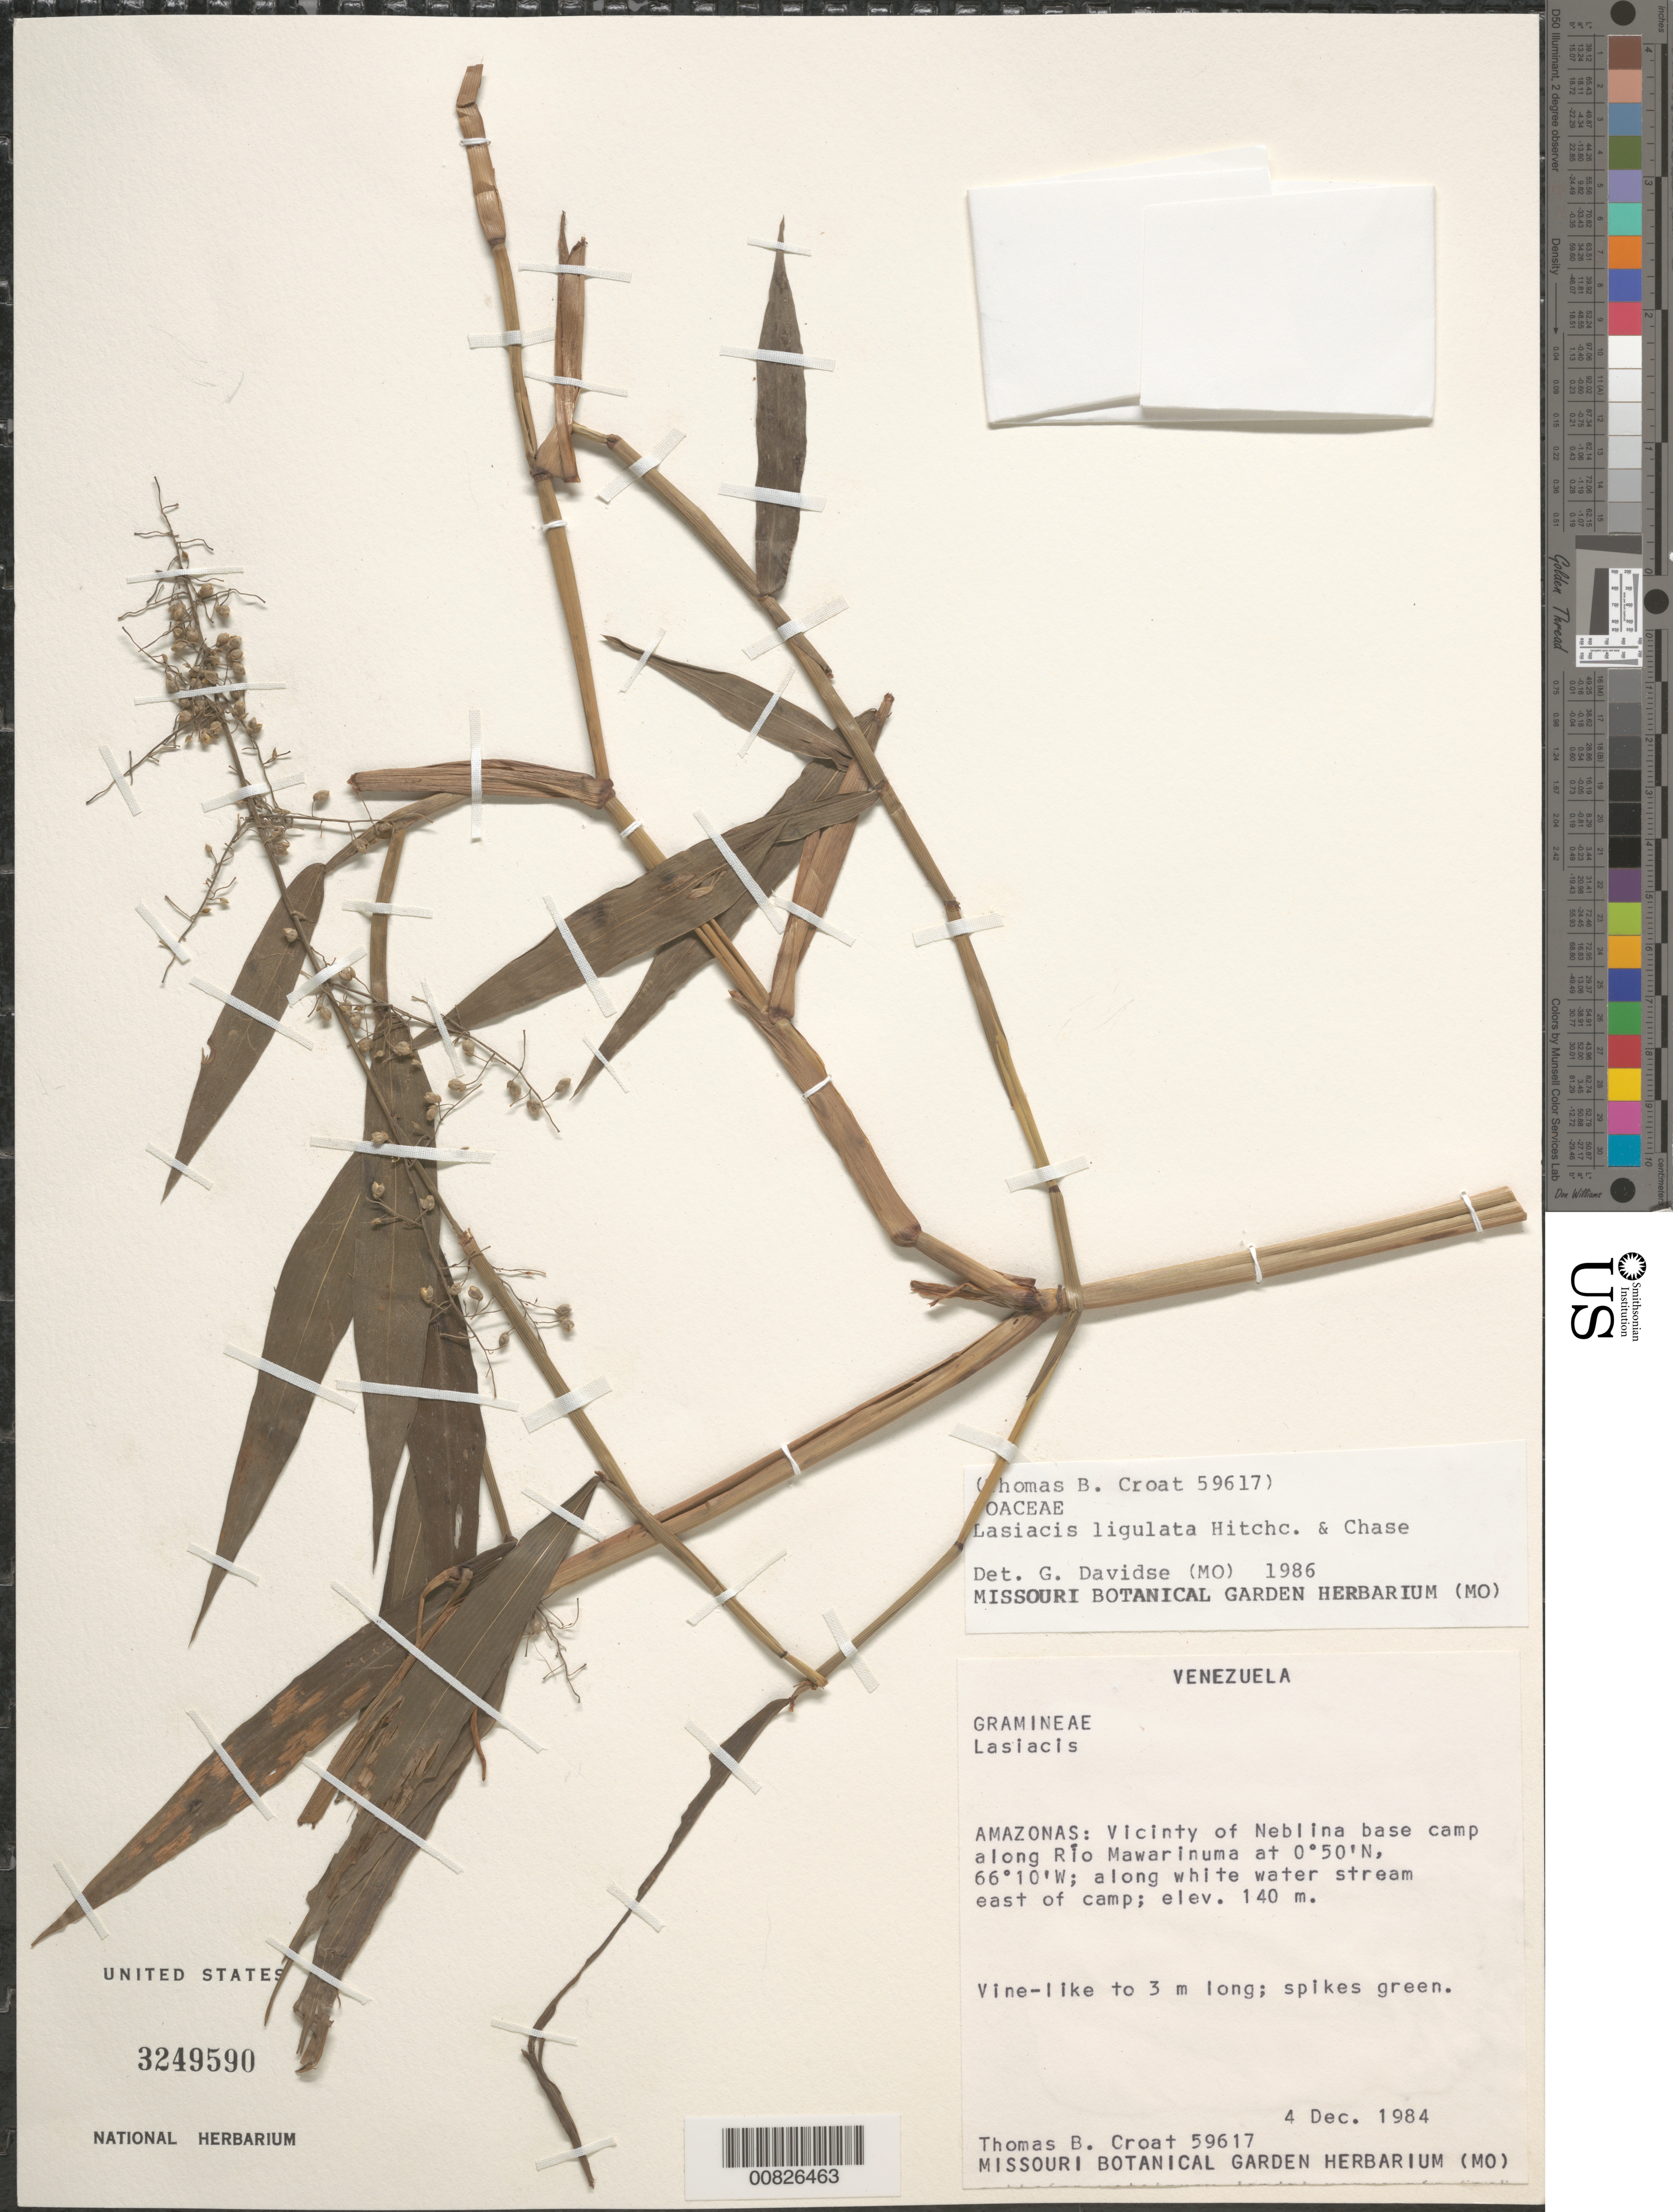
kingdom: Plantae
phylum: Tracheophyta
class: Liliopsida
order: Poales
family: Poaceae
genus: Lasiacis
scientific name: Lasiacis ligulata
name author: Hitchc. & Chase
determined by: Davidse, Gerrit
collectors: T. B. Croat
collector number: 59617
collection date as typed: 4-Dec-84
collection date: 1984-12-04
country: Venezuela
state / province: Amazonas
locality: Cerro Neblina Base Camp, along Río Mawarinuma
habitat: Along white water stream E of camp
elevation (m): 140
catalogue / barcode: US 3249590